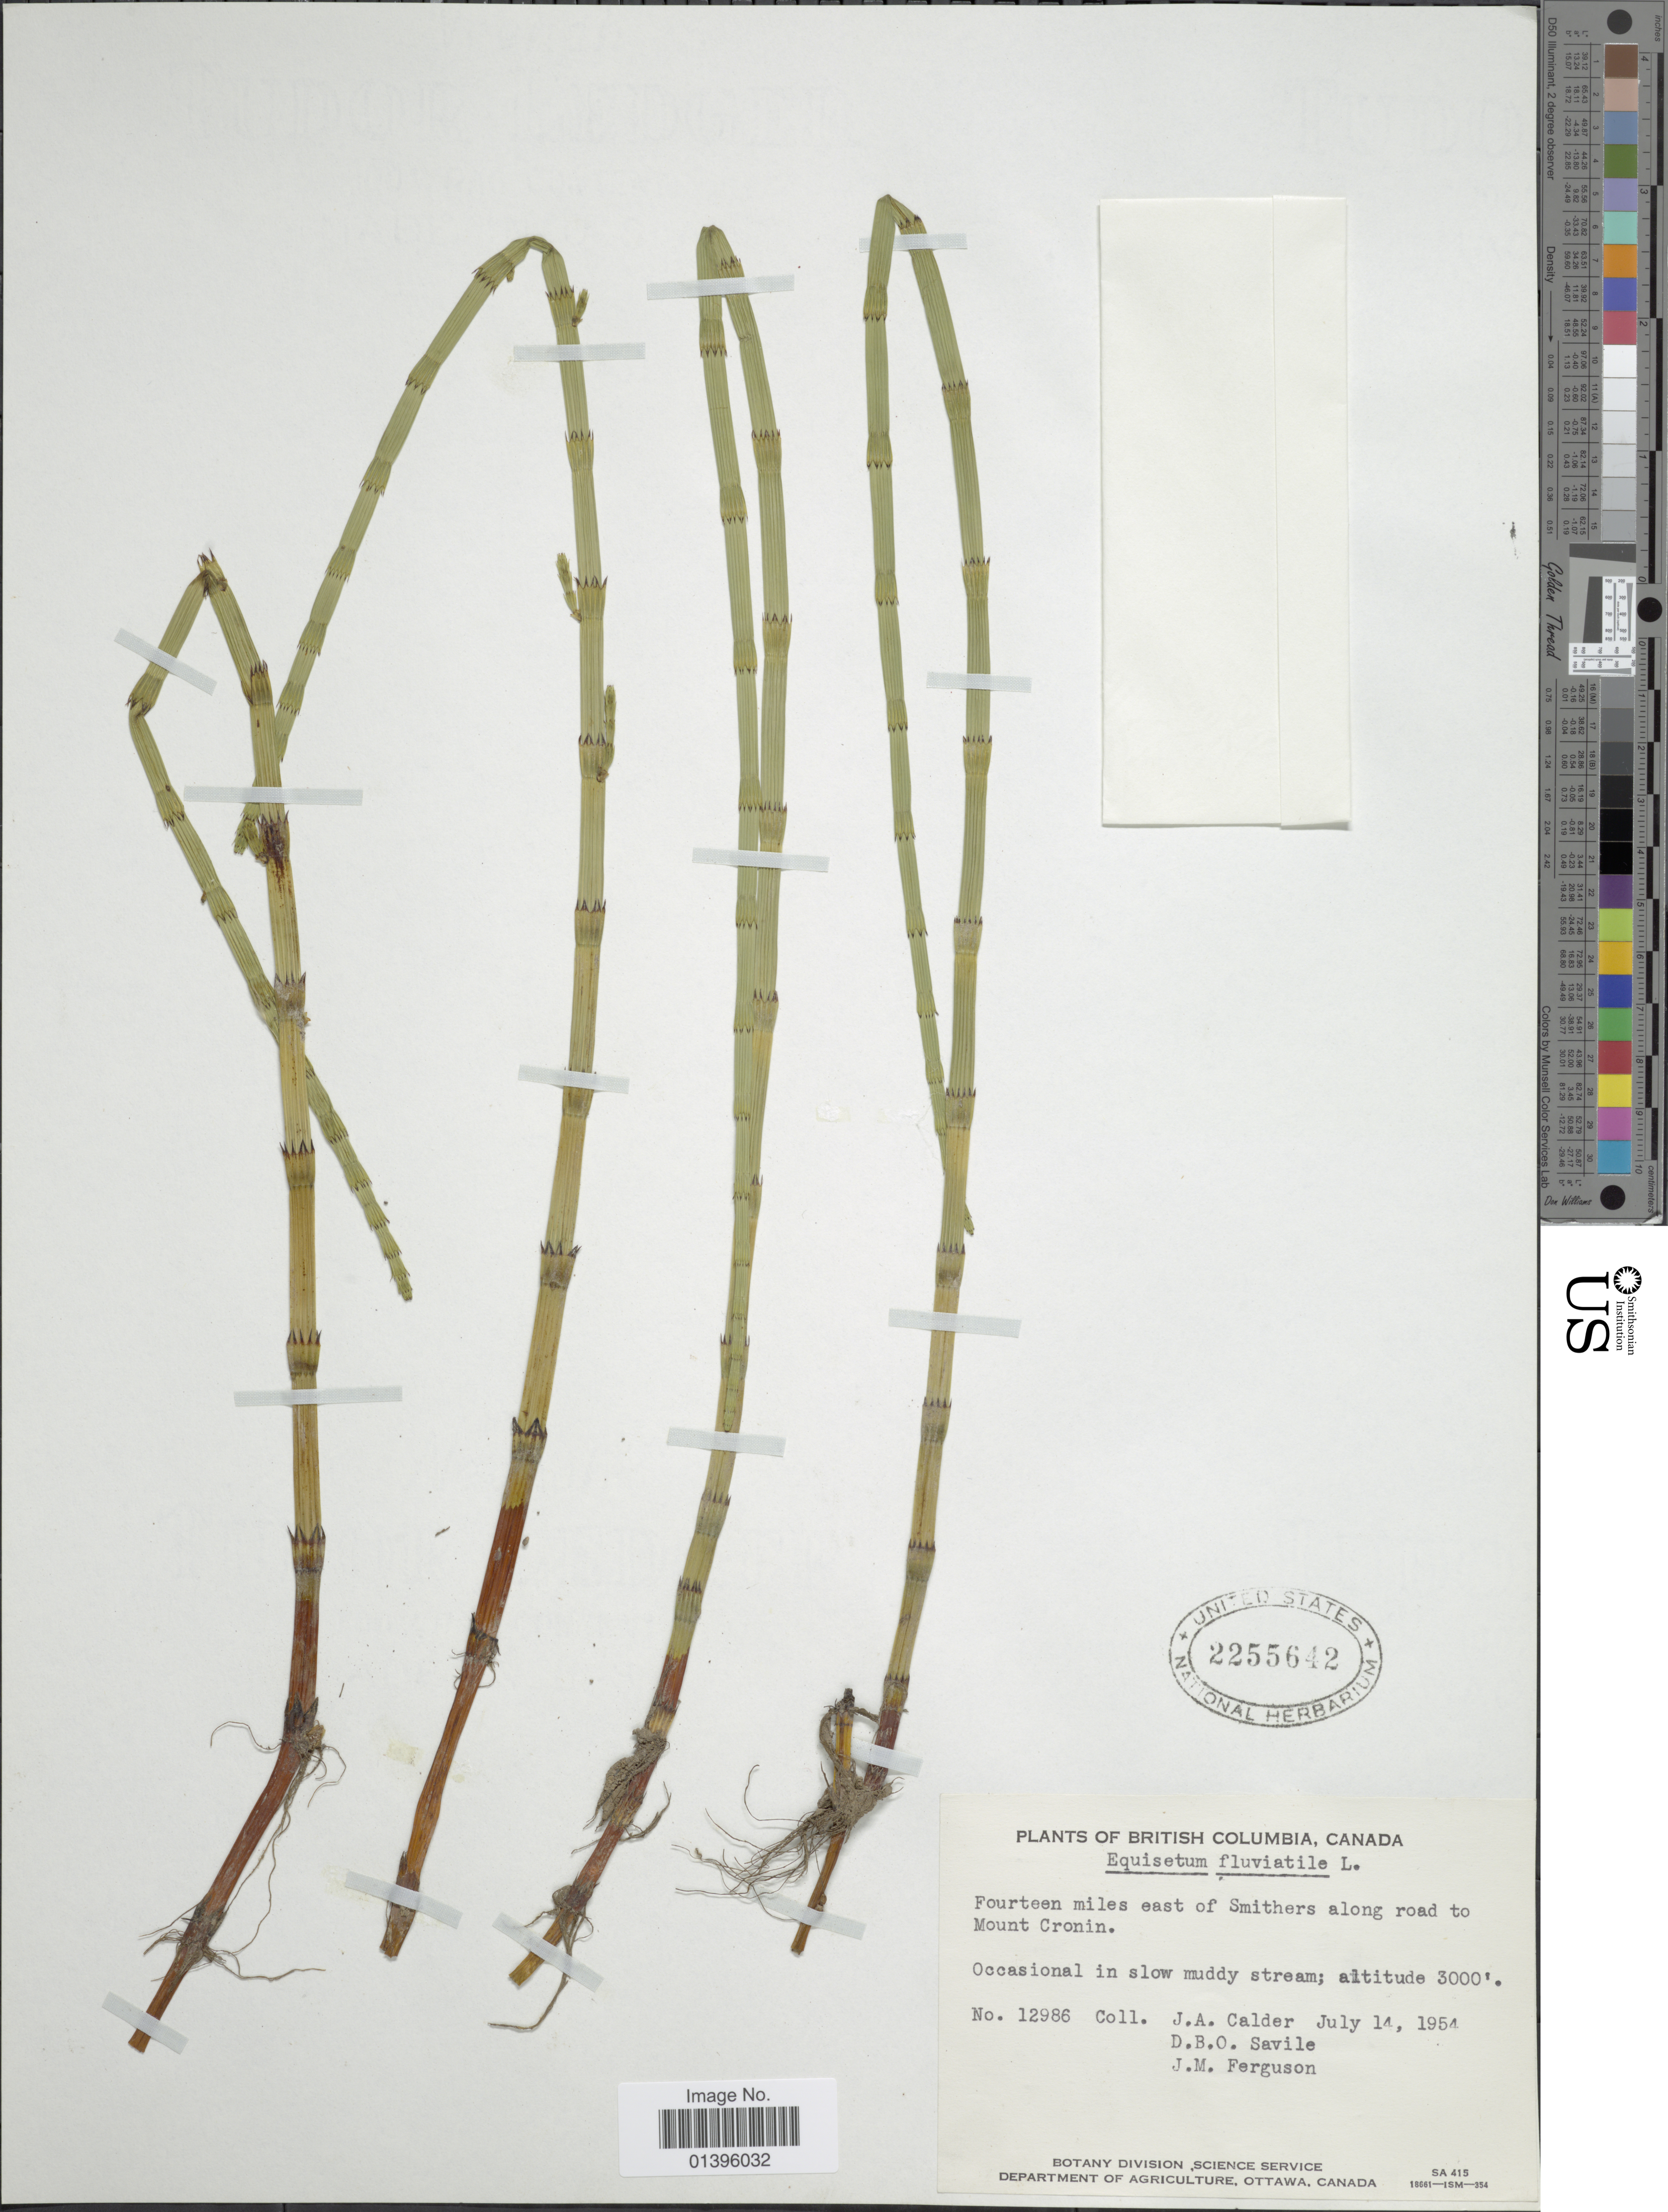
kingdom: Plantae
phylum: Tracheophyta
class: Polypodiopsida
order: Equisetales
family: Equisetaceae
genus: Equisetum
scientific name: Equisetum fluviatile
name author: L.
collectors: J. A. Calder, D. Savile & J. M. Ferguson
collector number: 12986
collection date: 1954-07-14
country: Canada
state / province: British Columbia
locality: Fourteen miles east of Smithers along road to Mount Cronin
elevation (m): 914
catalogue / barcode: US 2255642